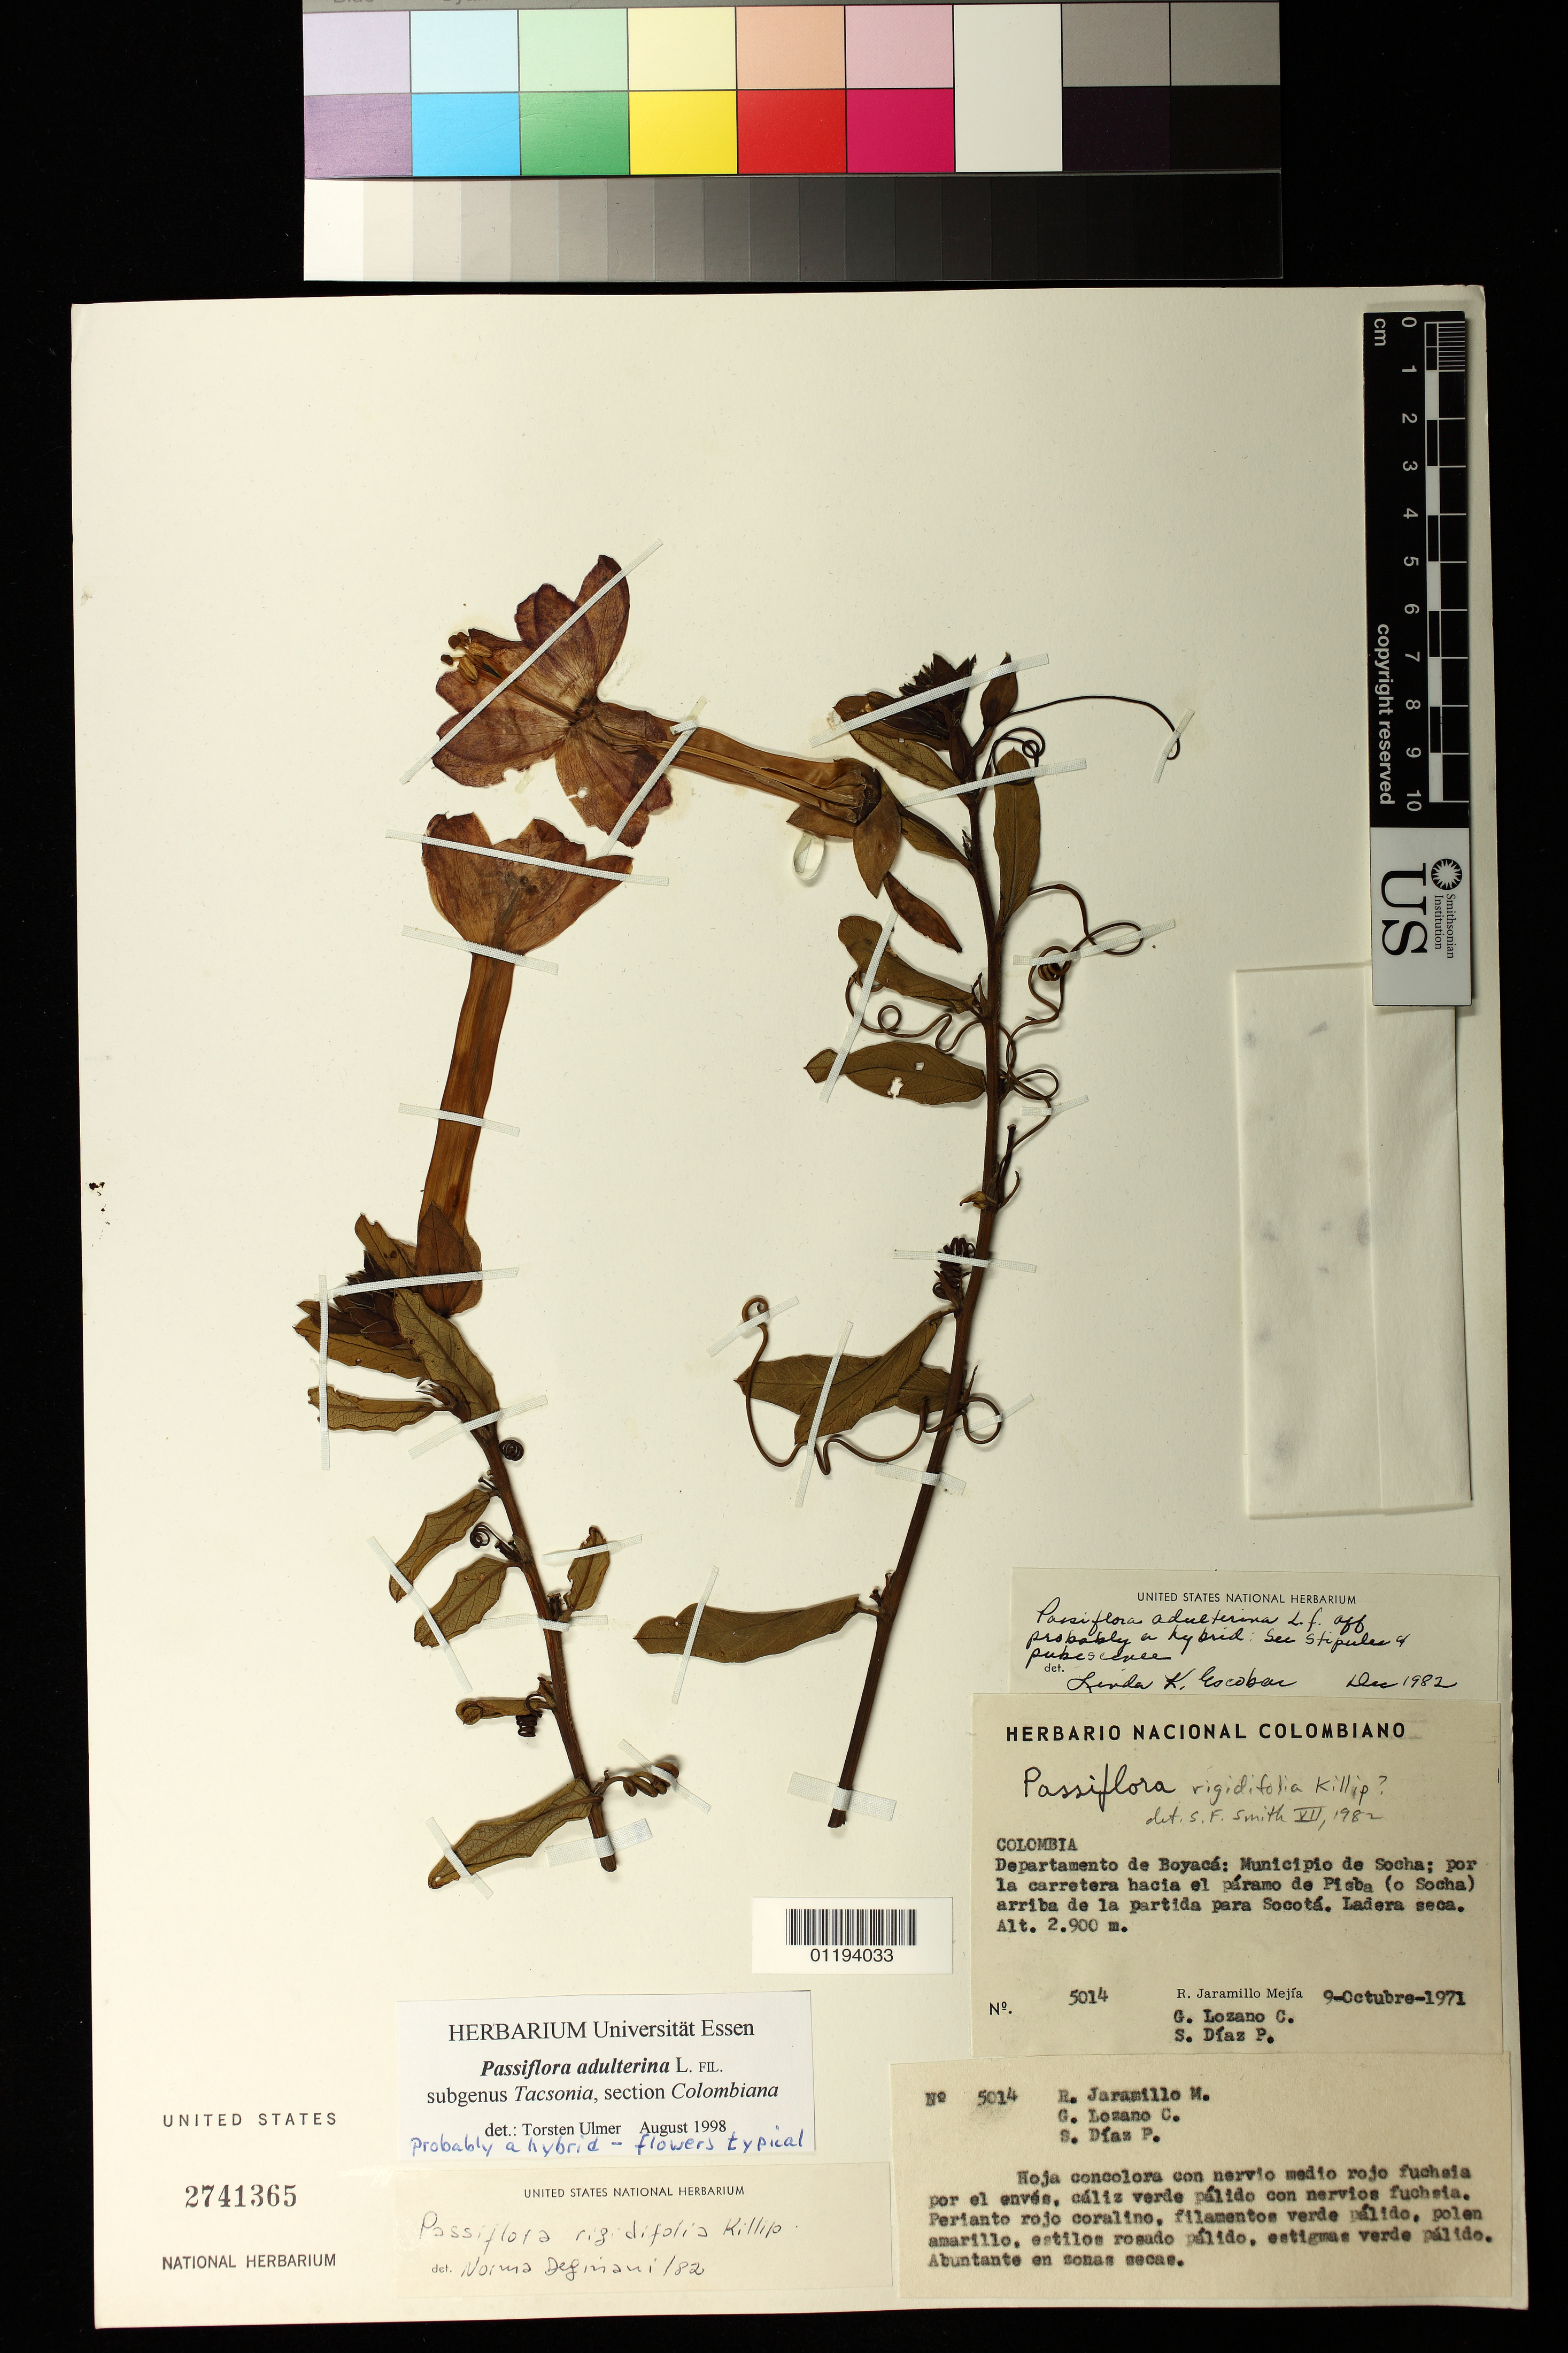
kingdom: Plantae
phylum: Tracheophyta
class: Magnoliopsida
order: Malpighiales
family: Passifloraceae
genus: Passiflora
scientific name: Passiflora adulterina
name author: L. f.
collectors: R. Jaramillo M., G. Lozano-Contreras & S. Díaz Píedrahíta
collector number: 5014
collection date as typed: Oct 9 1971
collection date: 1971-10-09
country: Colombia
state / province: Boyacá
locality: Municipio de Socha; por la carretera hacia el paramo de Piaba (o Socha) arriba de la partida para Socota.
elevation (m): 2900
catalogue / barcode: US 2741365